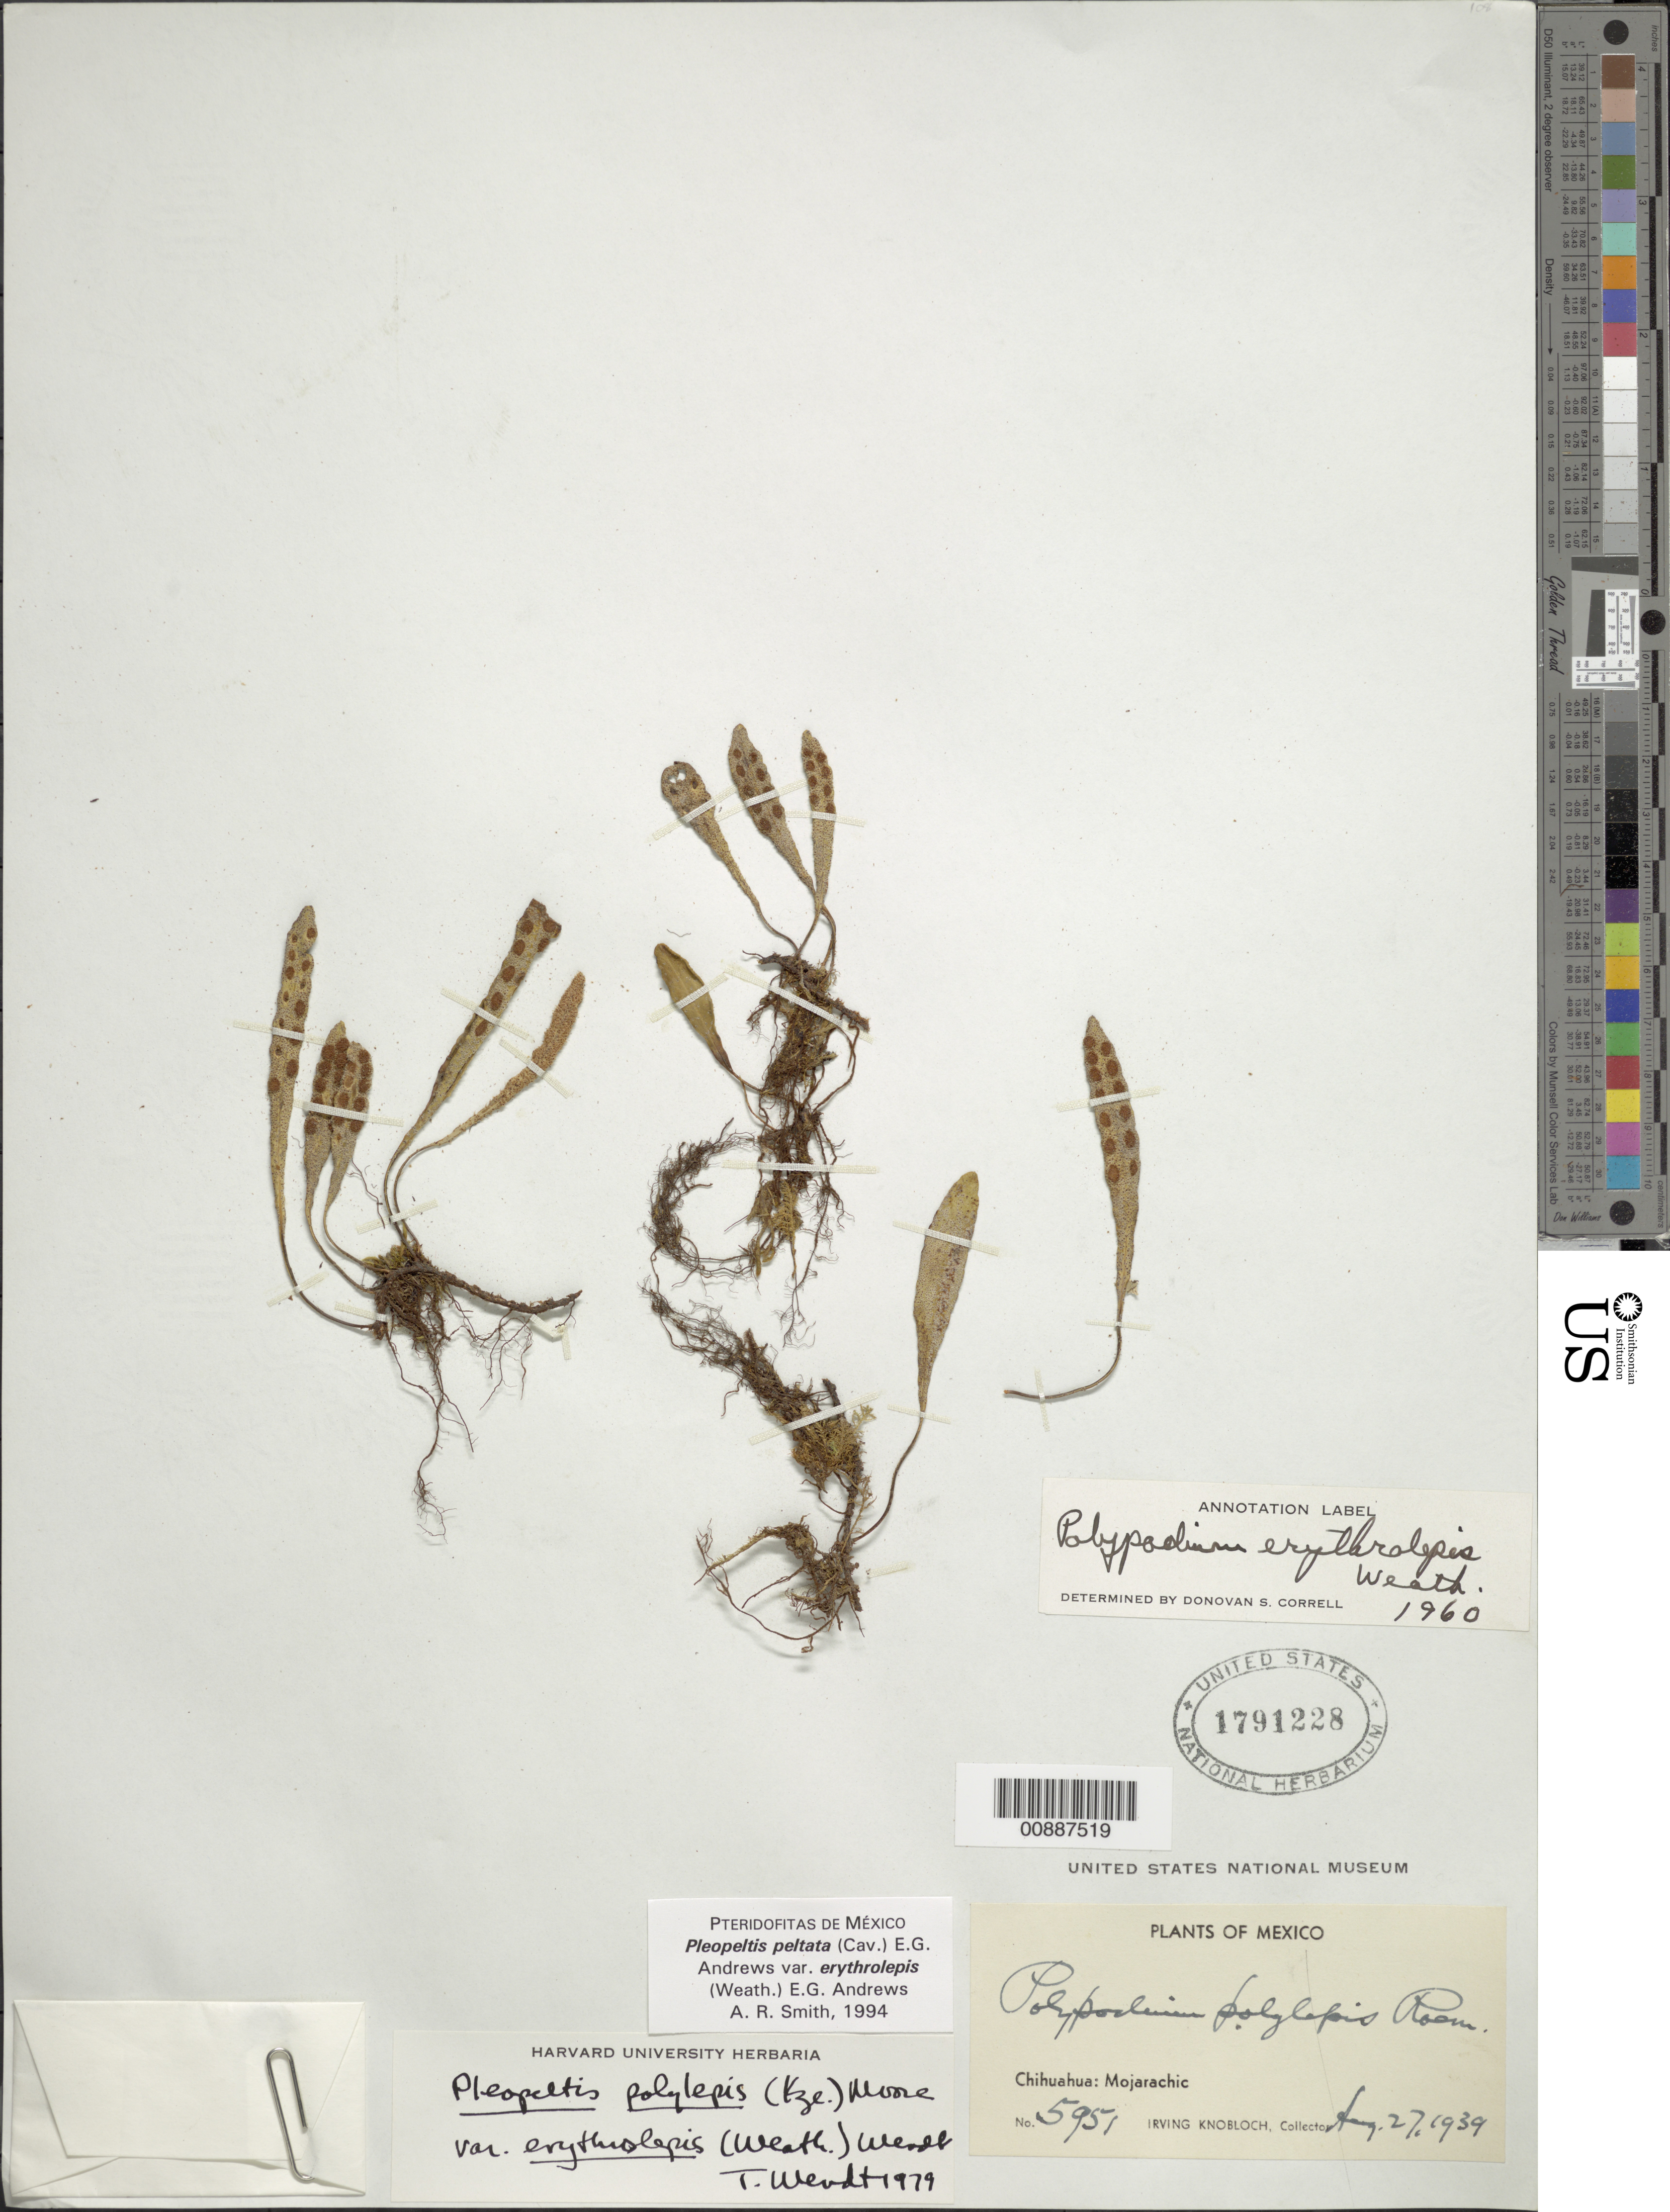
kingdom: Plantae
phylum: Tracheophyta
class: Polypodiopsida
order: Polypodiales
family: Polypodiaceae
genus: Pleopeltis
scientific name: Pleopeltis peltata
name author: Scort.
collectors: I. W. Knobloch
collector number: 5951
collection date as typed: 27 Aug 1939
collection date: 1939-08-27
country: Mexico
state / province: Chihuahua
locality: Mojarachic, Chihuahua.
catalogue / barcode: US 1791228